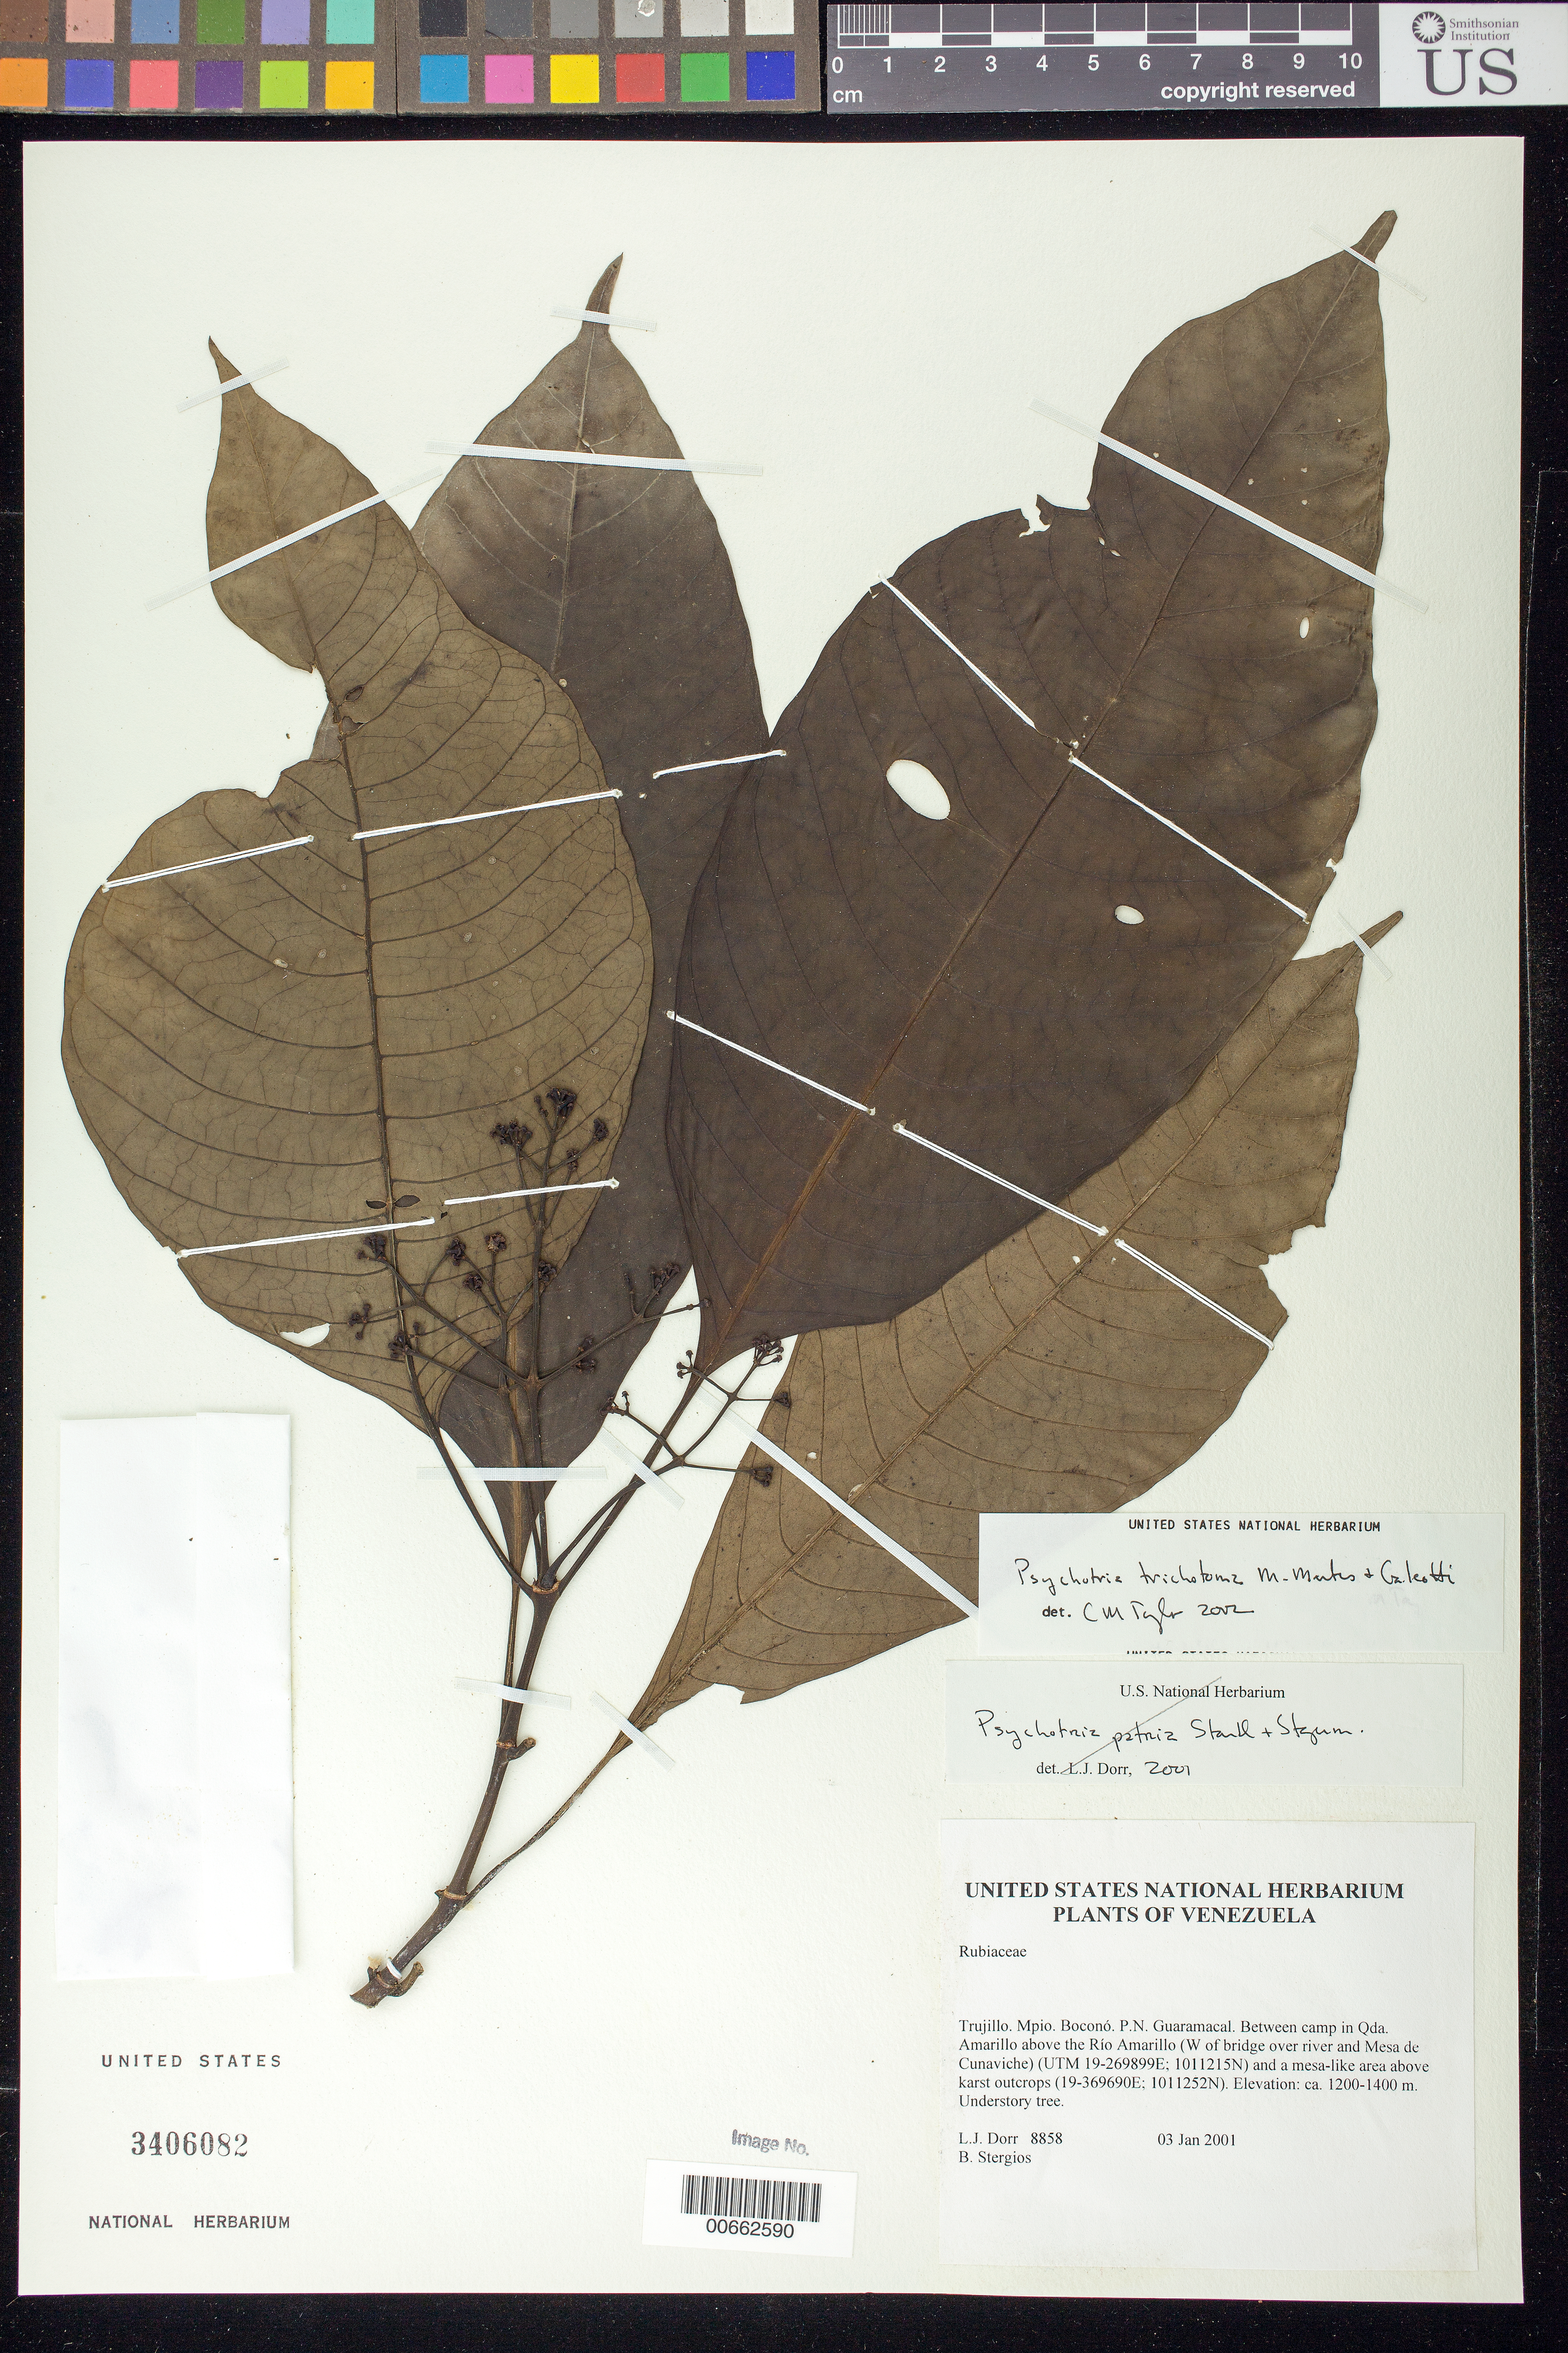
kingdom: Plantae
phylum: Tracheophyta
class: Magnoliopsida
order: Gentianales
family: Rubiaceae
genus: Psychotria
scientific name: Psychotria trichotoma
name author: M. Martens & Galeotti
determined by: Taylor, Charlotte M.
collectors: L. J. Dorr & B. G. Stergios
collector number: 8858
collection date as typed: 03 Jan 2001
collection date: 2001-01-03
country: Venezuela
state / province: Trujillo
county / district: Boconó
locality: Parque Nacional Guaramacal. Between camp in Qda Amarillo above Río Amarillo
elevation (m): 1200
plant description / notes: MO, PORT, US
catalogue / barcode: US 3406082